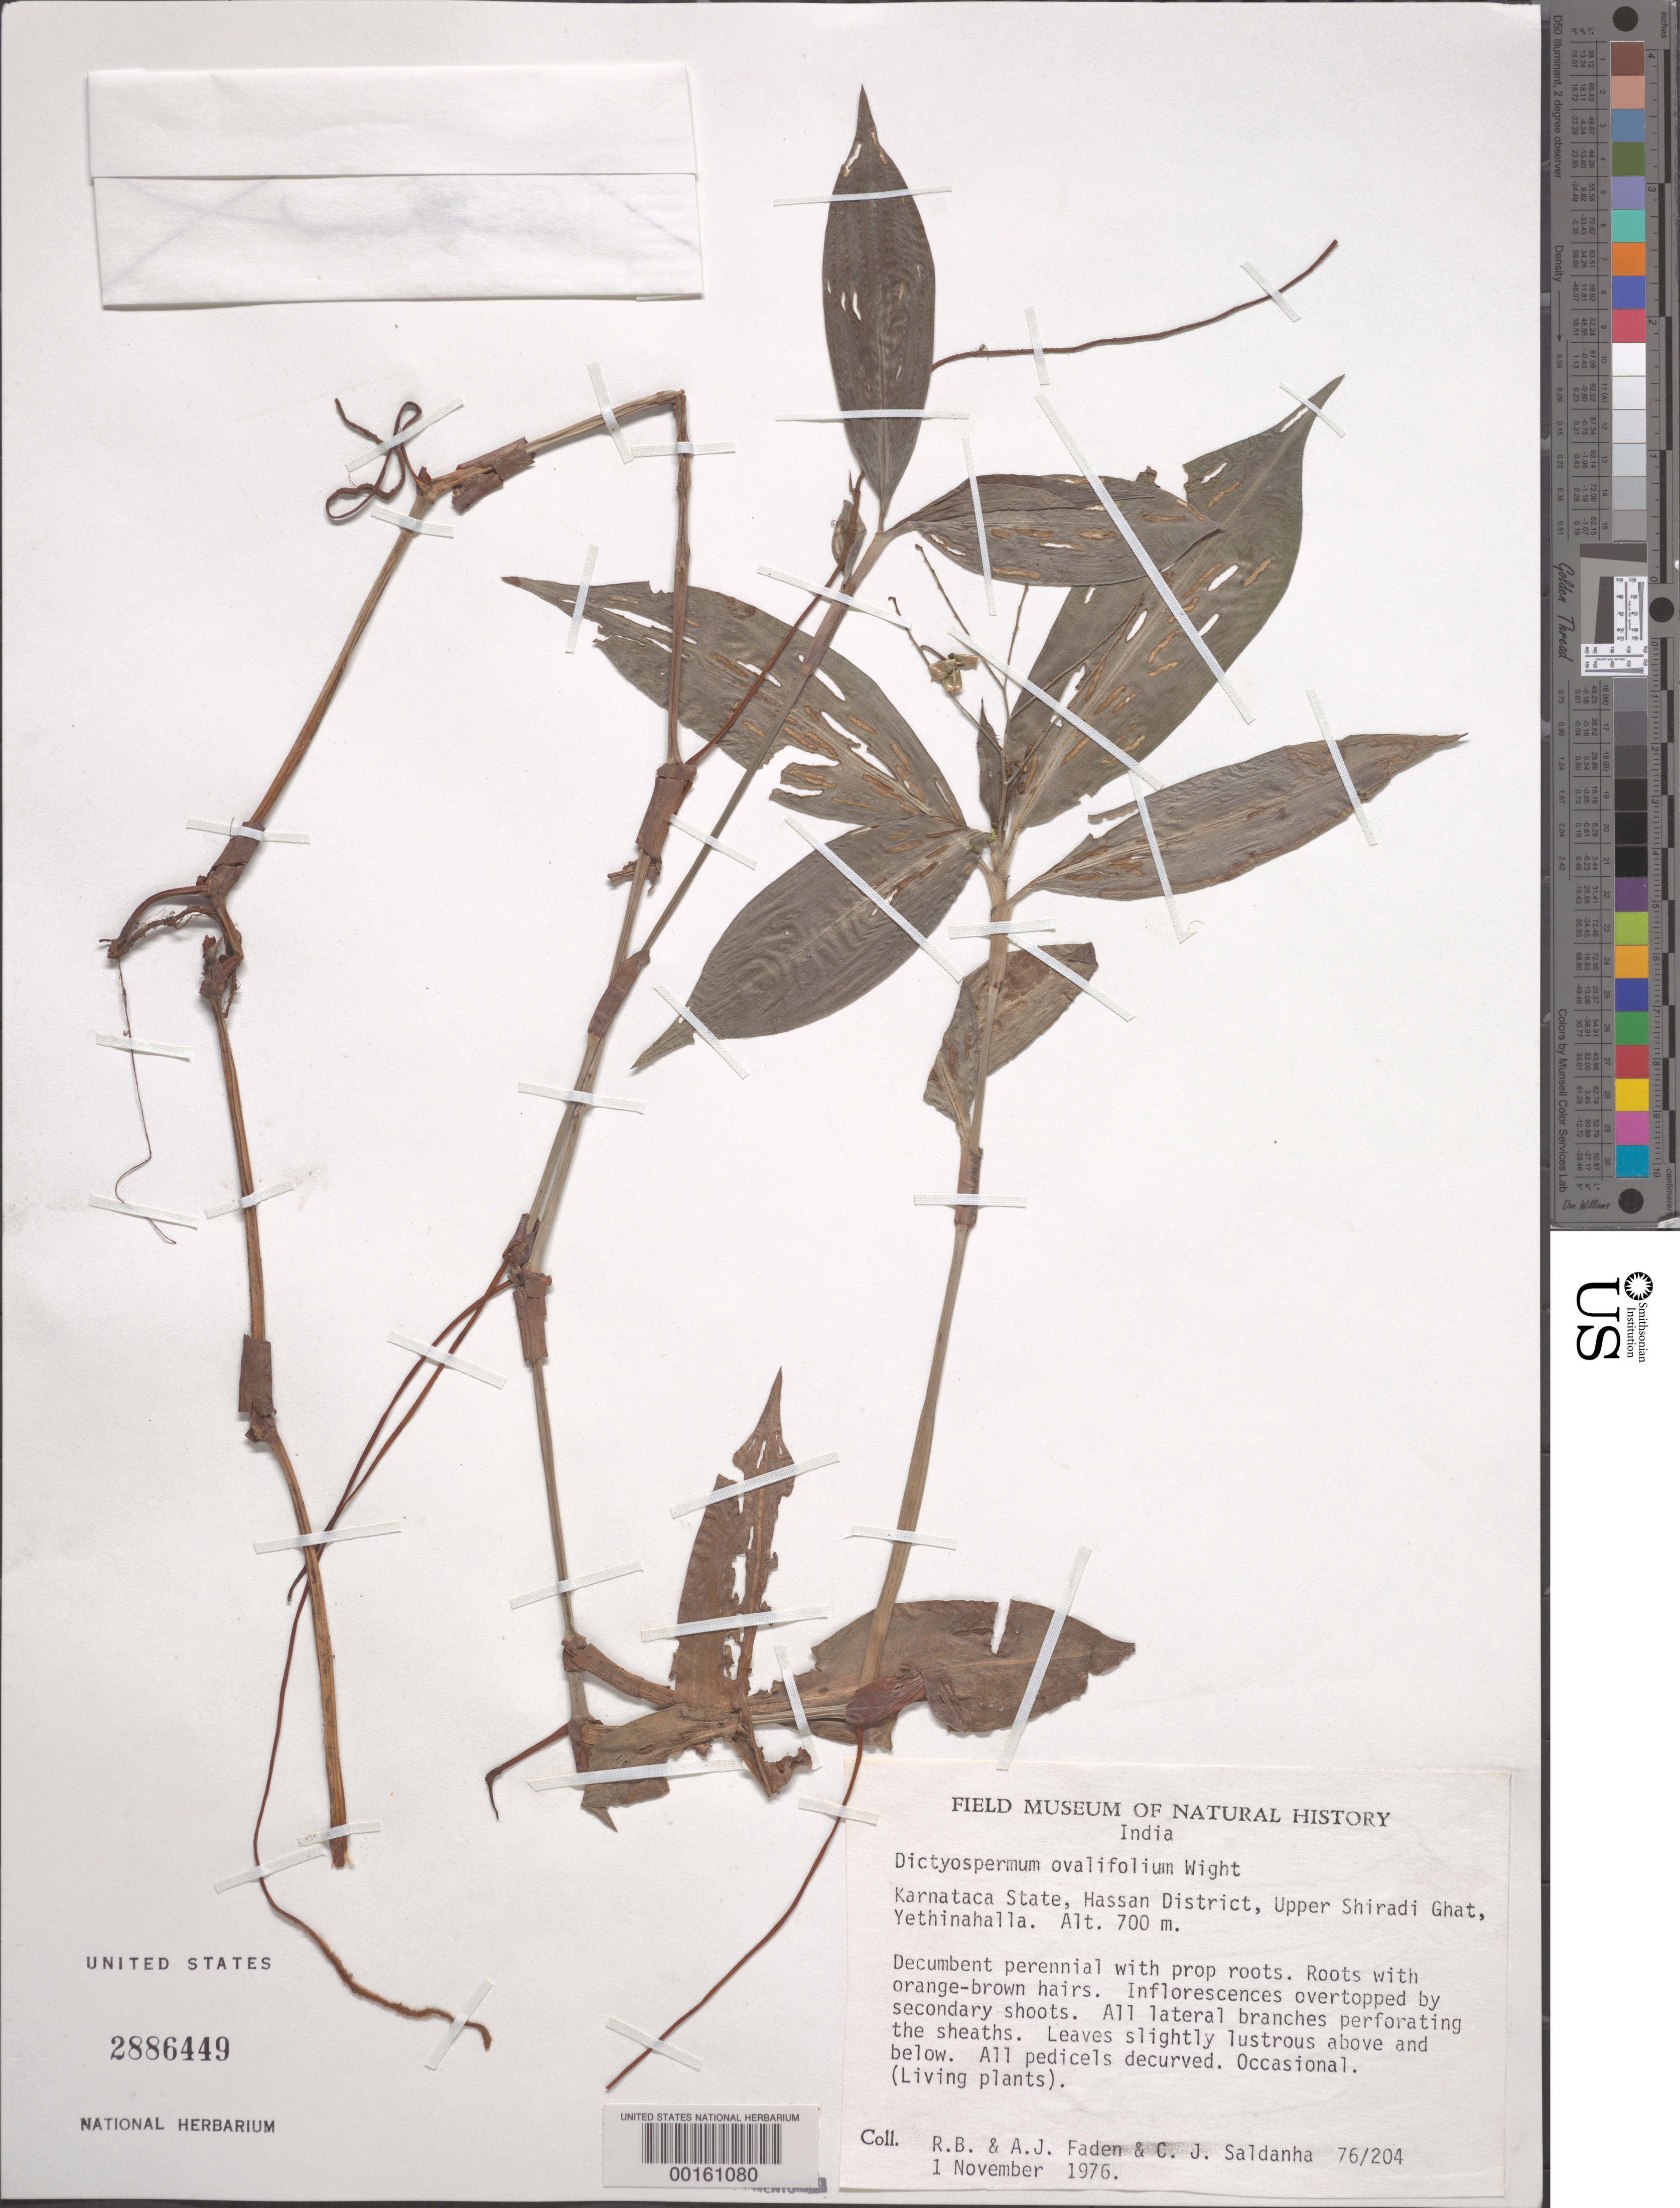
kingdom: Plantae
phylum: Tracheophyta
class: Liliopsida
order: Commelinales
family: Commelinaceae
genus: Dictyospermum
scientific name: Dictyospermum ovalifolium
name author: Wight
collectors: R. B. Faden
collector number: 76/204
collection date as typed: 01 Nov 1976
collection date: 1976-11-01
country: India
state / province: Karnataka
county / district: Hassan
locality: Upper shiradi ghat, yethinahalla, mysore state [mysore state = karnataka.]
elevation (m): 700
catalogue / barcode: US 2886449